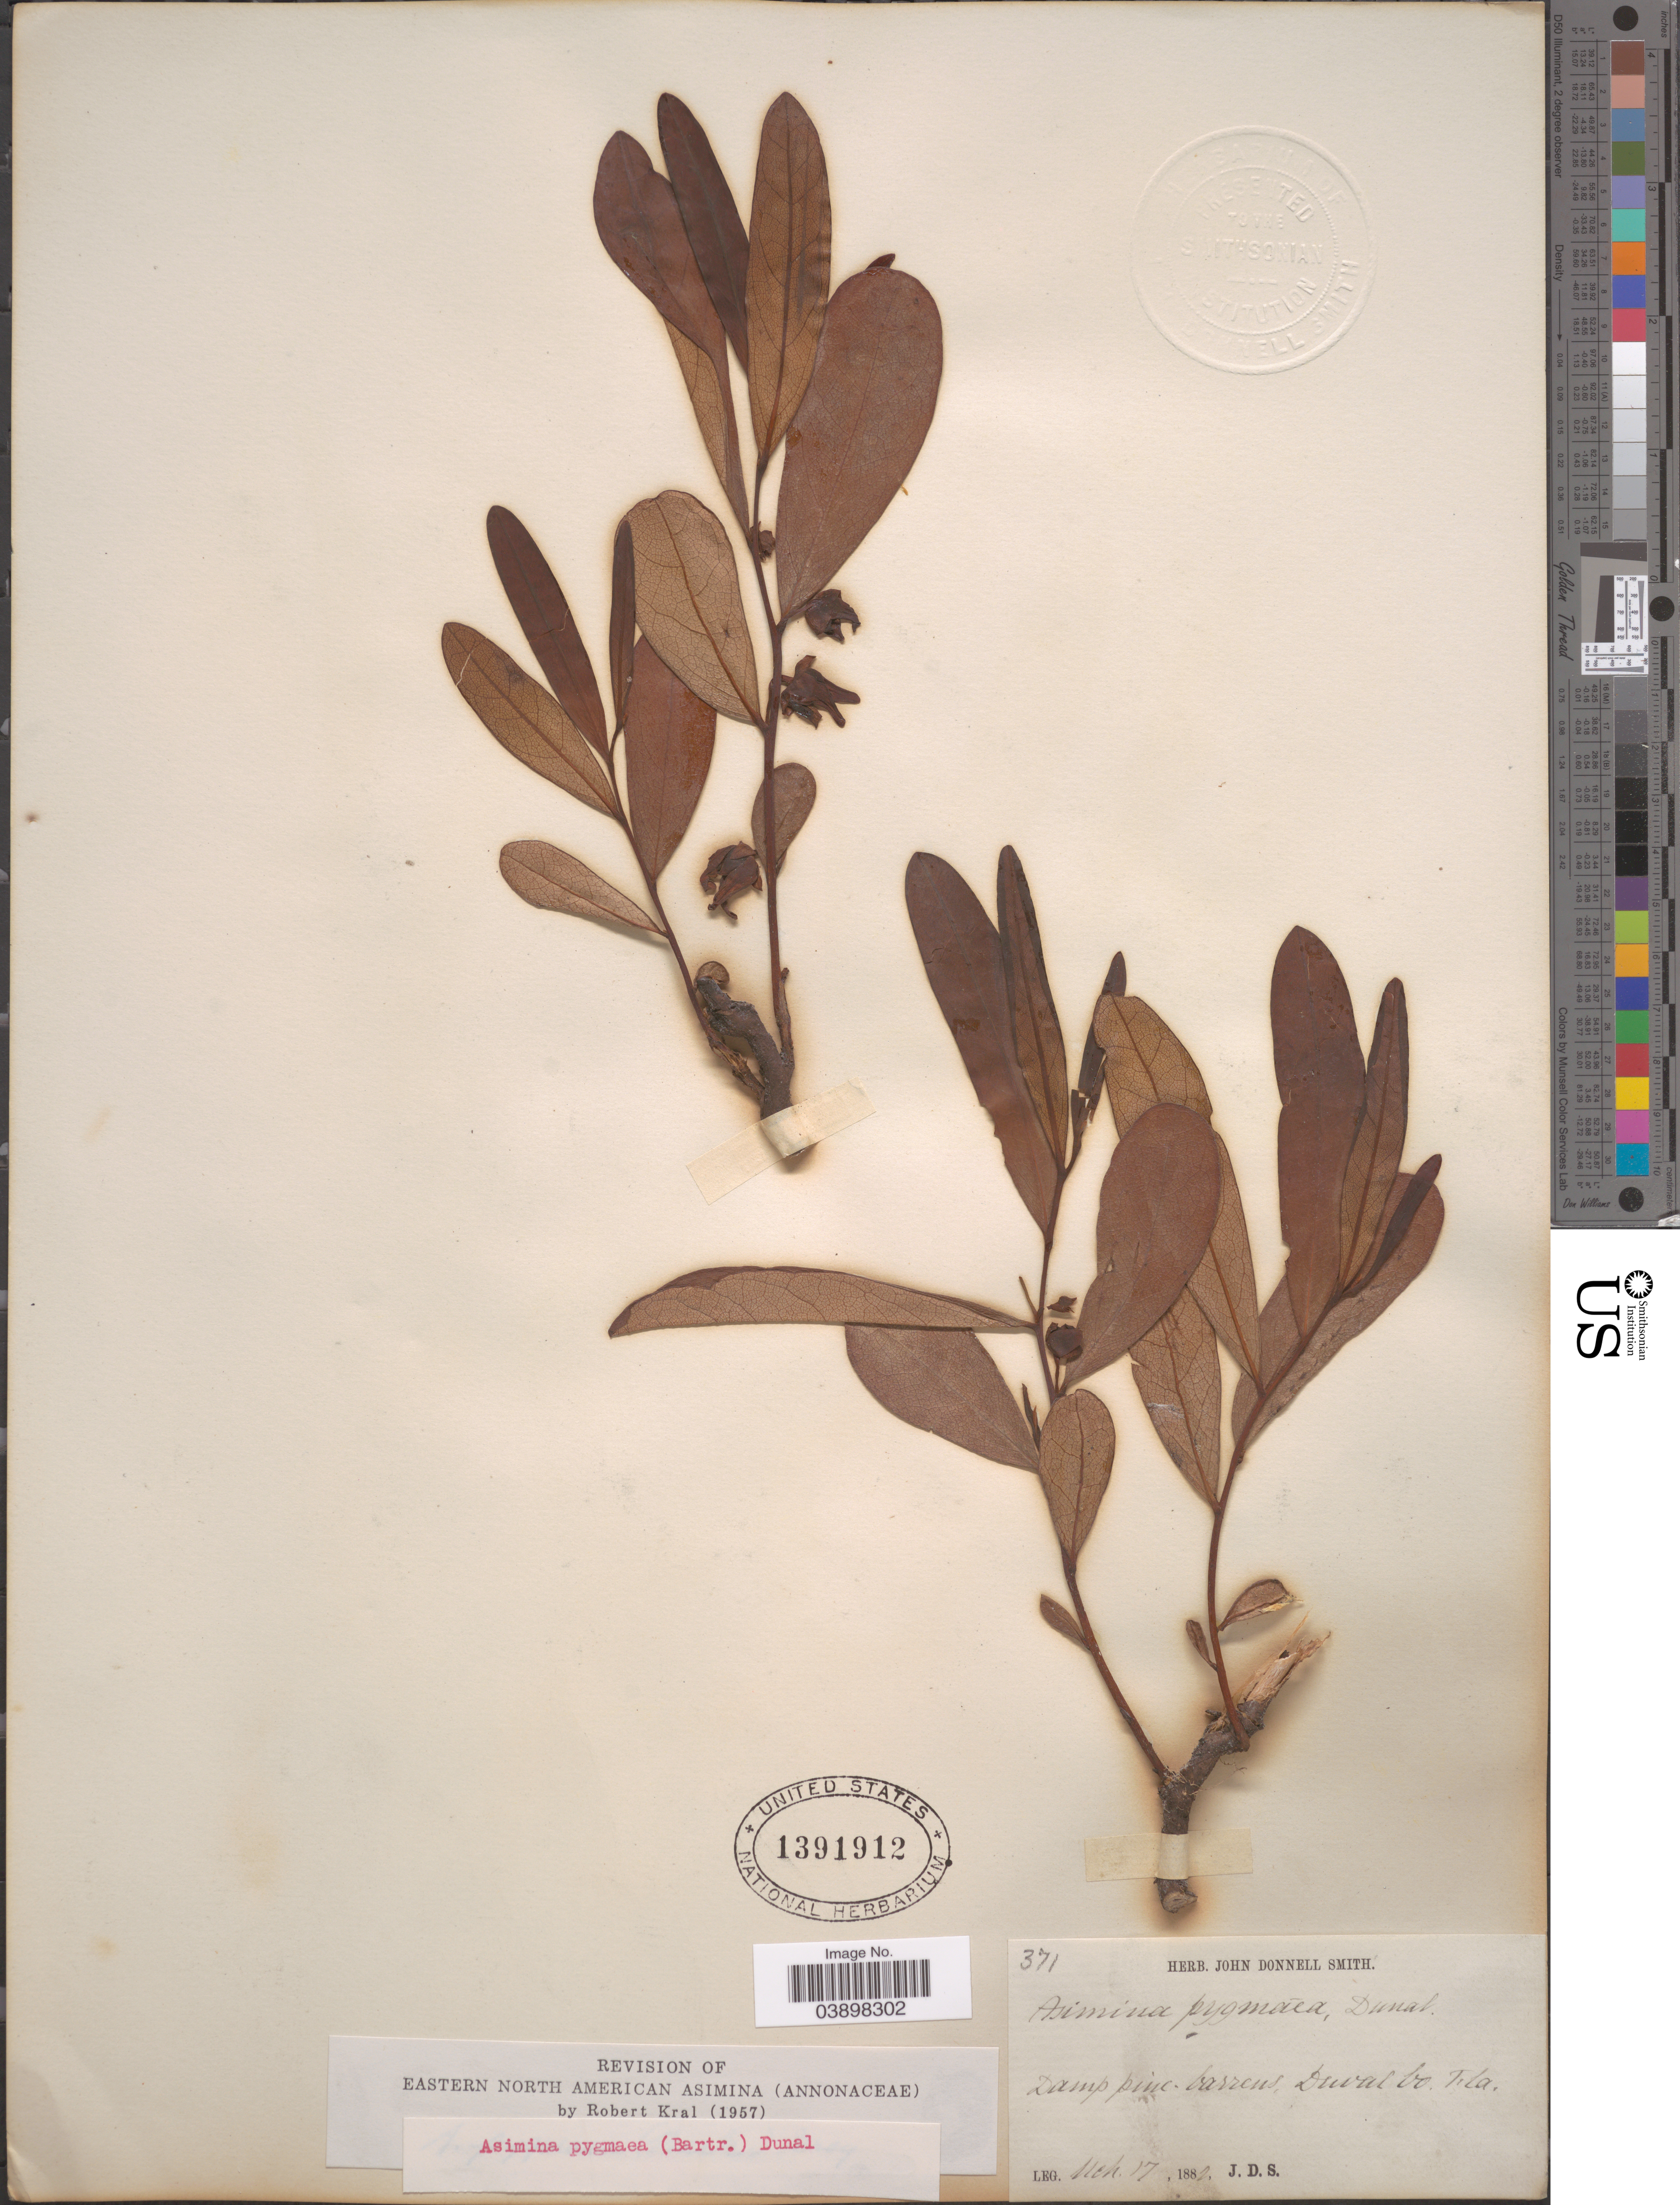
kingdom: Plantae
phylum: Tracheophyta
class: Magnoliopsida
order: Magnoliales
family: Annonaceae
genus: Asimina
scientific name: Asimina pygmaea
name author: Dunal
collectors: J. Donnell Smith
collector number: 371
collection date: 1882-03-17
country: United States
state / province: Florida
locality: Damp pine-barrens, Duval Co.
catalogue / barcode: US 1391912